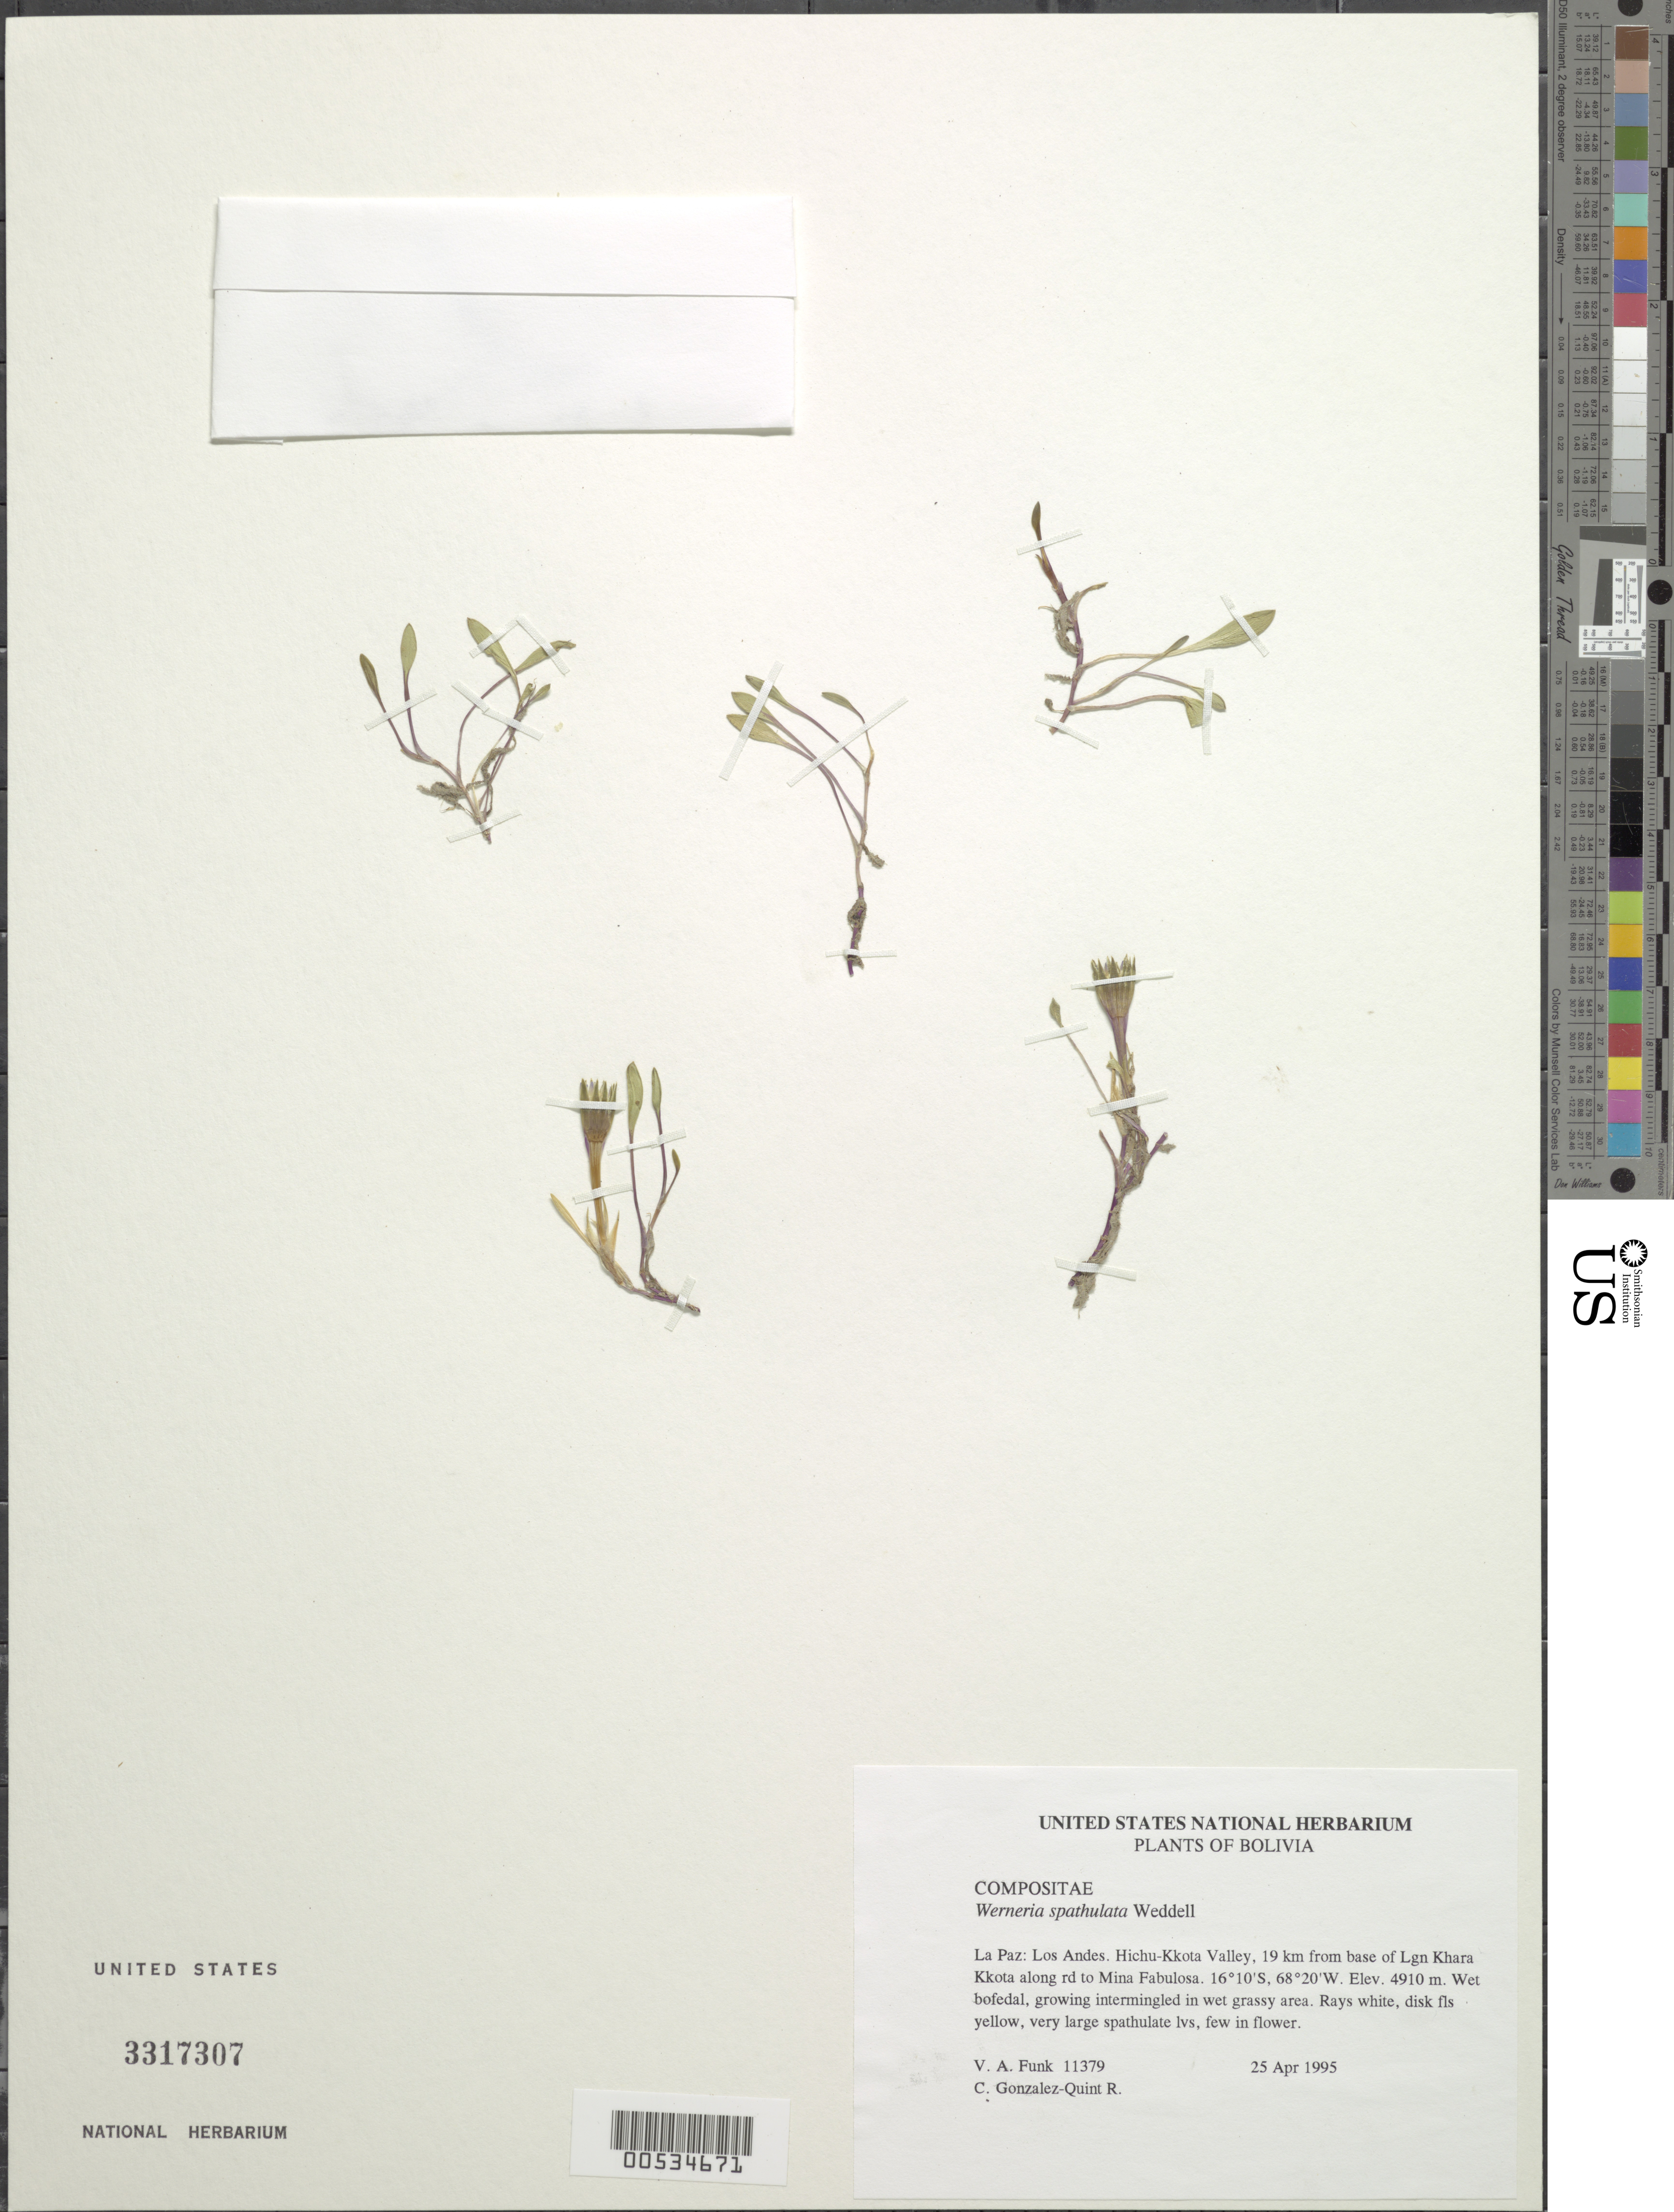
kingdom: Plantae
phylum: Tracheophyta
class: Magnoliopsida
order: Asterales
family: Asteraceae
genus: Werneria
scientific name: Werneria spathulata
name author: Wedd.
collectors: V. Funk & C. González-Quint R.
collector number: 11379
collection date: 1995-04-25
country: Bolivia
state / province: La Paz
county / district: Los Andes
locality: Hichu-Kkota Valley, 19 km from base of Lgn Khara Kkota along rd to Mina Fabulosa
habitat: Wet bofedal, growing intermingled in wet grassy area.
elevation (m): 4910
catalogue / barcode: US 3317307